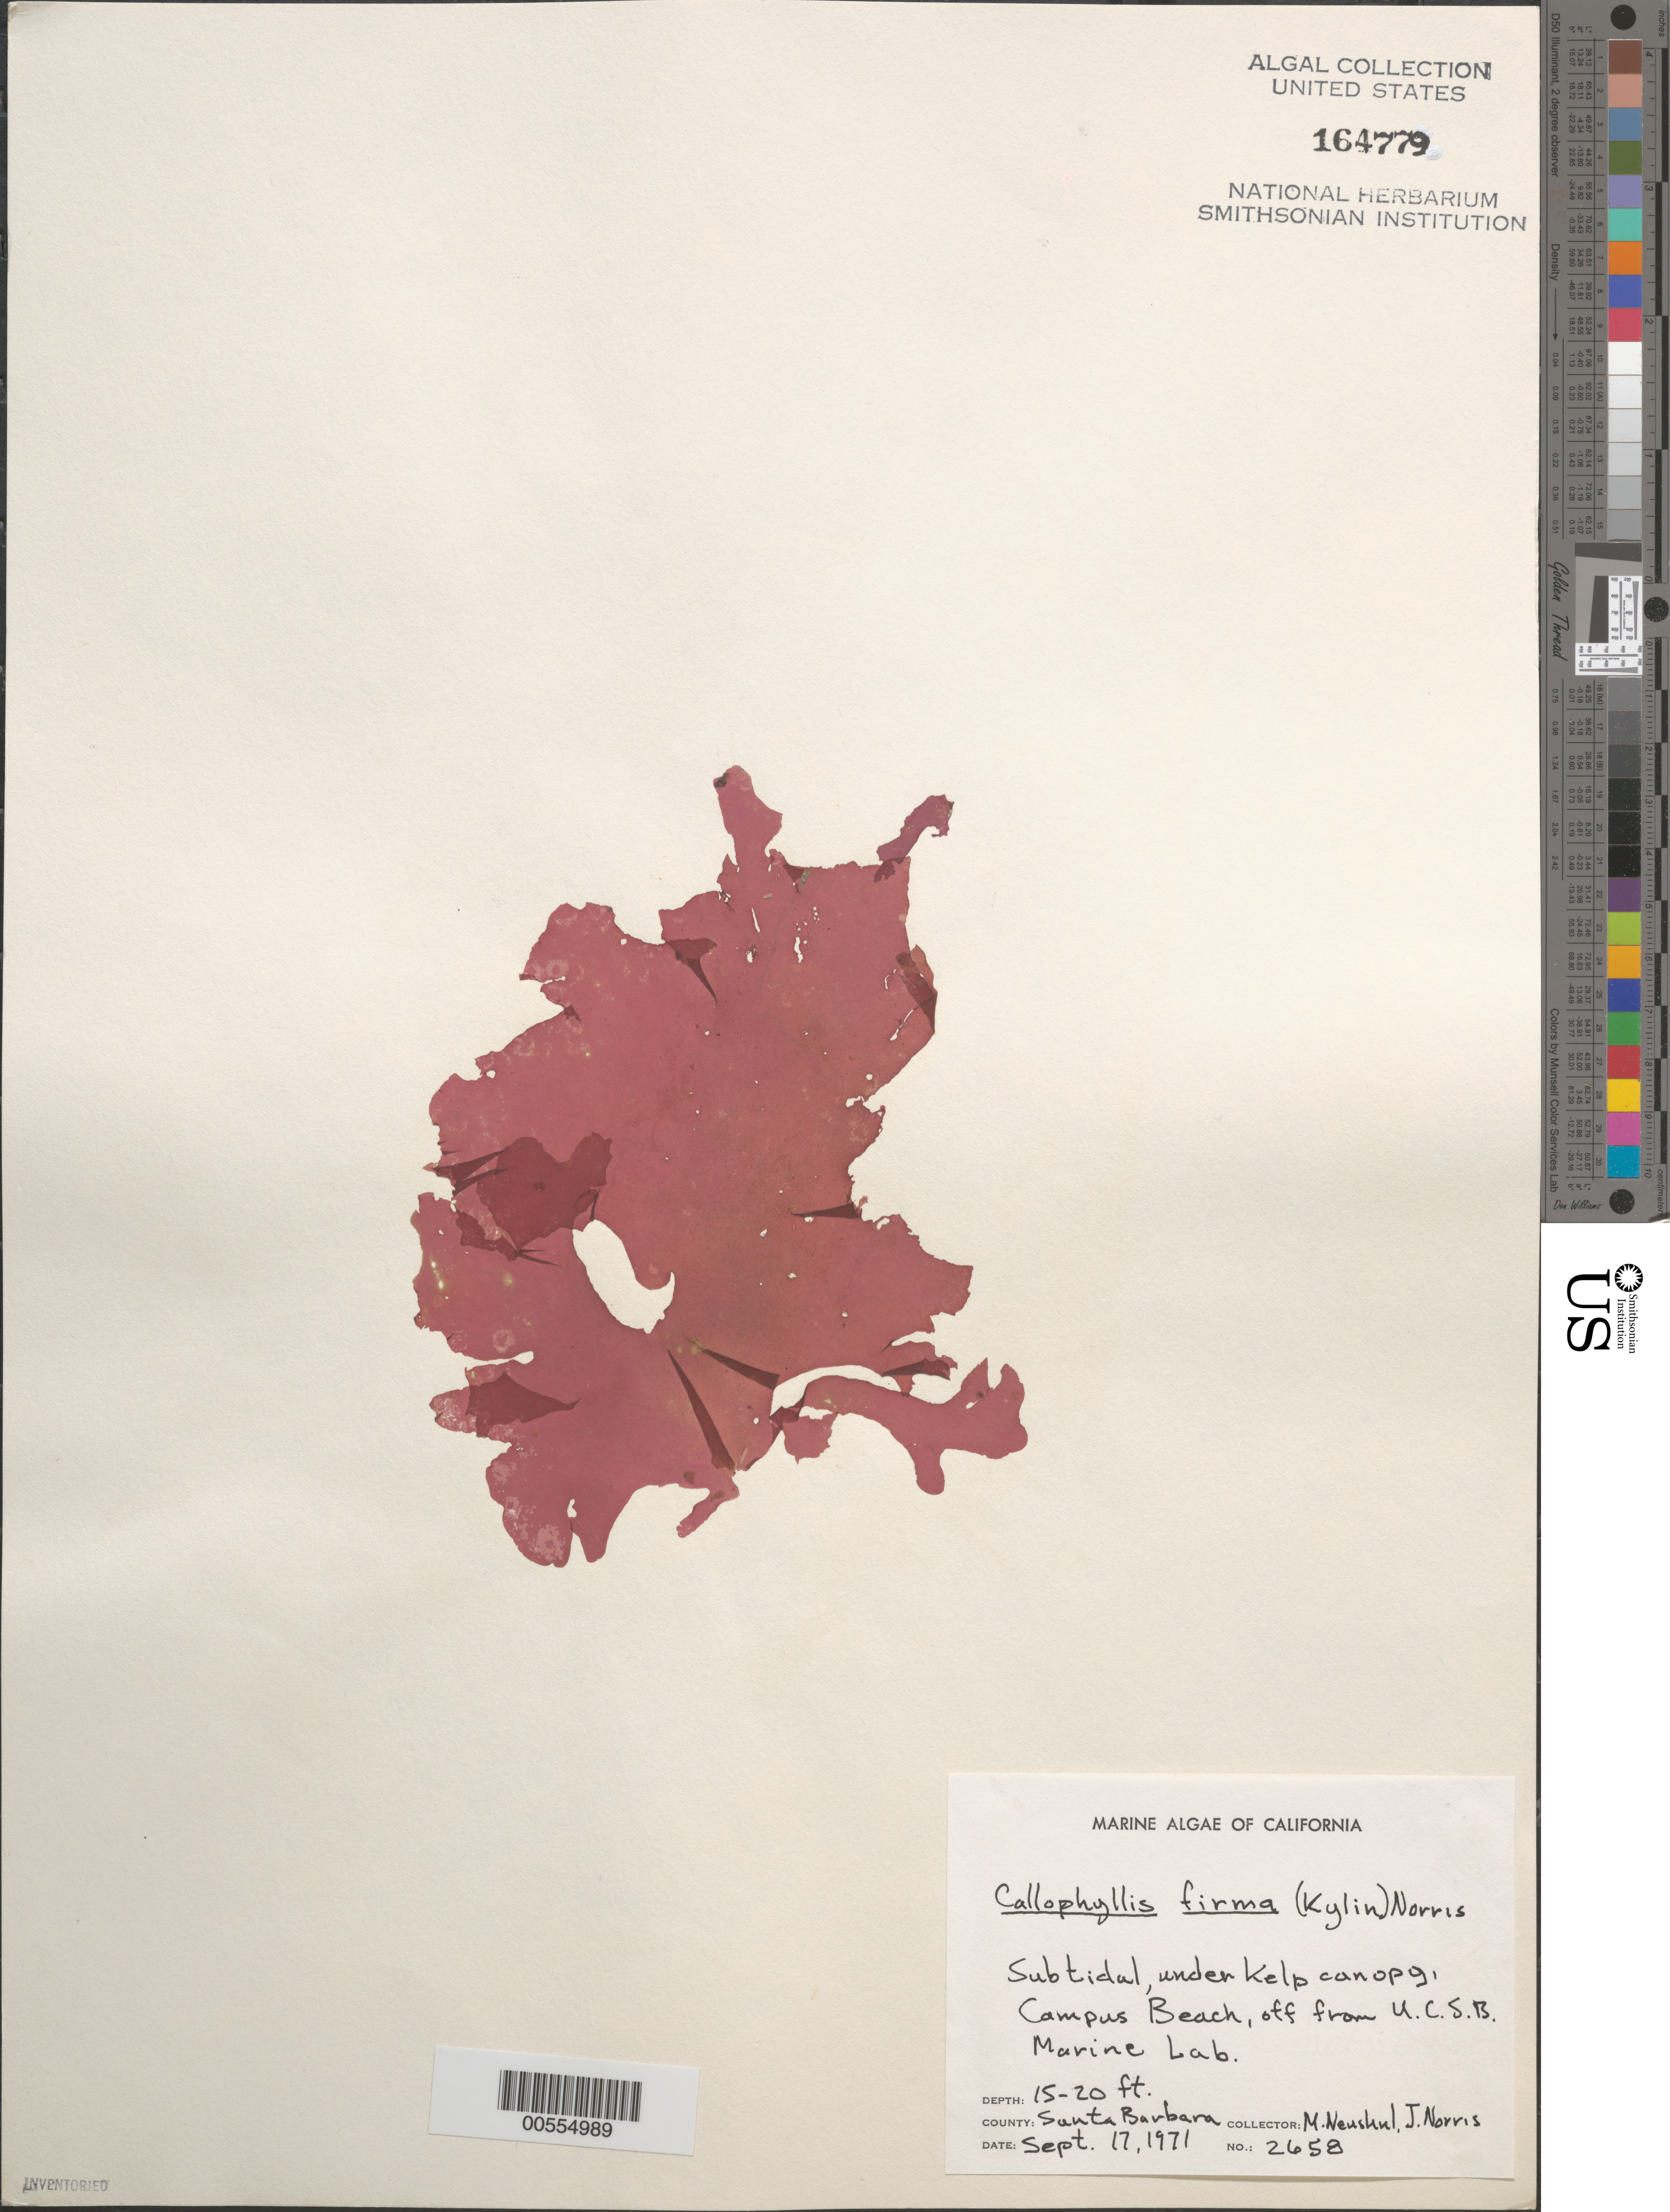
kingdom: Plantae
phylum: Rhodophyta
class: Florideophyceae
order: Gigartinales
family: Kallymeniaceae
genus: Salishia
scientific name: Salishia firma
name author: (Kylin) Clarkston & G.W. Saunders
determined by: Algae name updating Project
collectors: M. Neushul & J. N. Norris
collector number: Neushul 2658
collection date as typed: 17 Sep 1971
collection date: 1971-09-17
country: United States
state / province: California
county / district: Santa Barbara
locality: Campus Beach, off University of California Santa Barbara Marine Laboratory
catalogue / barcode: US 164779